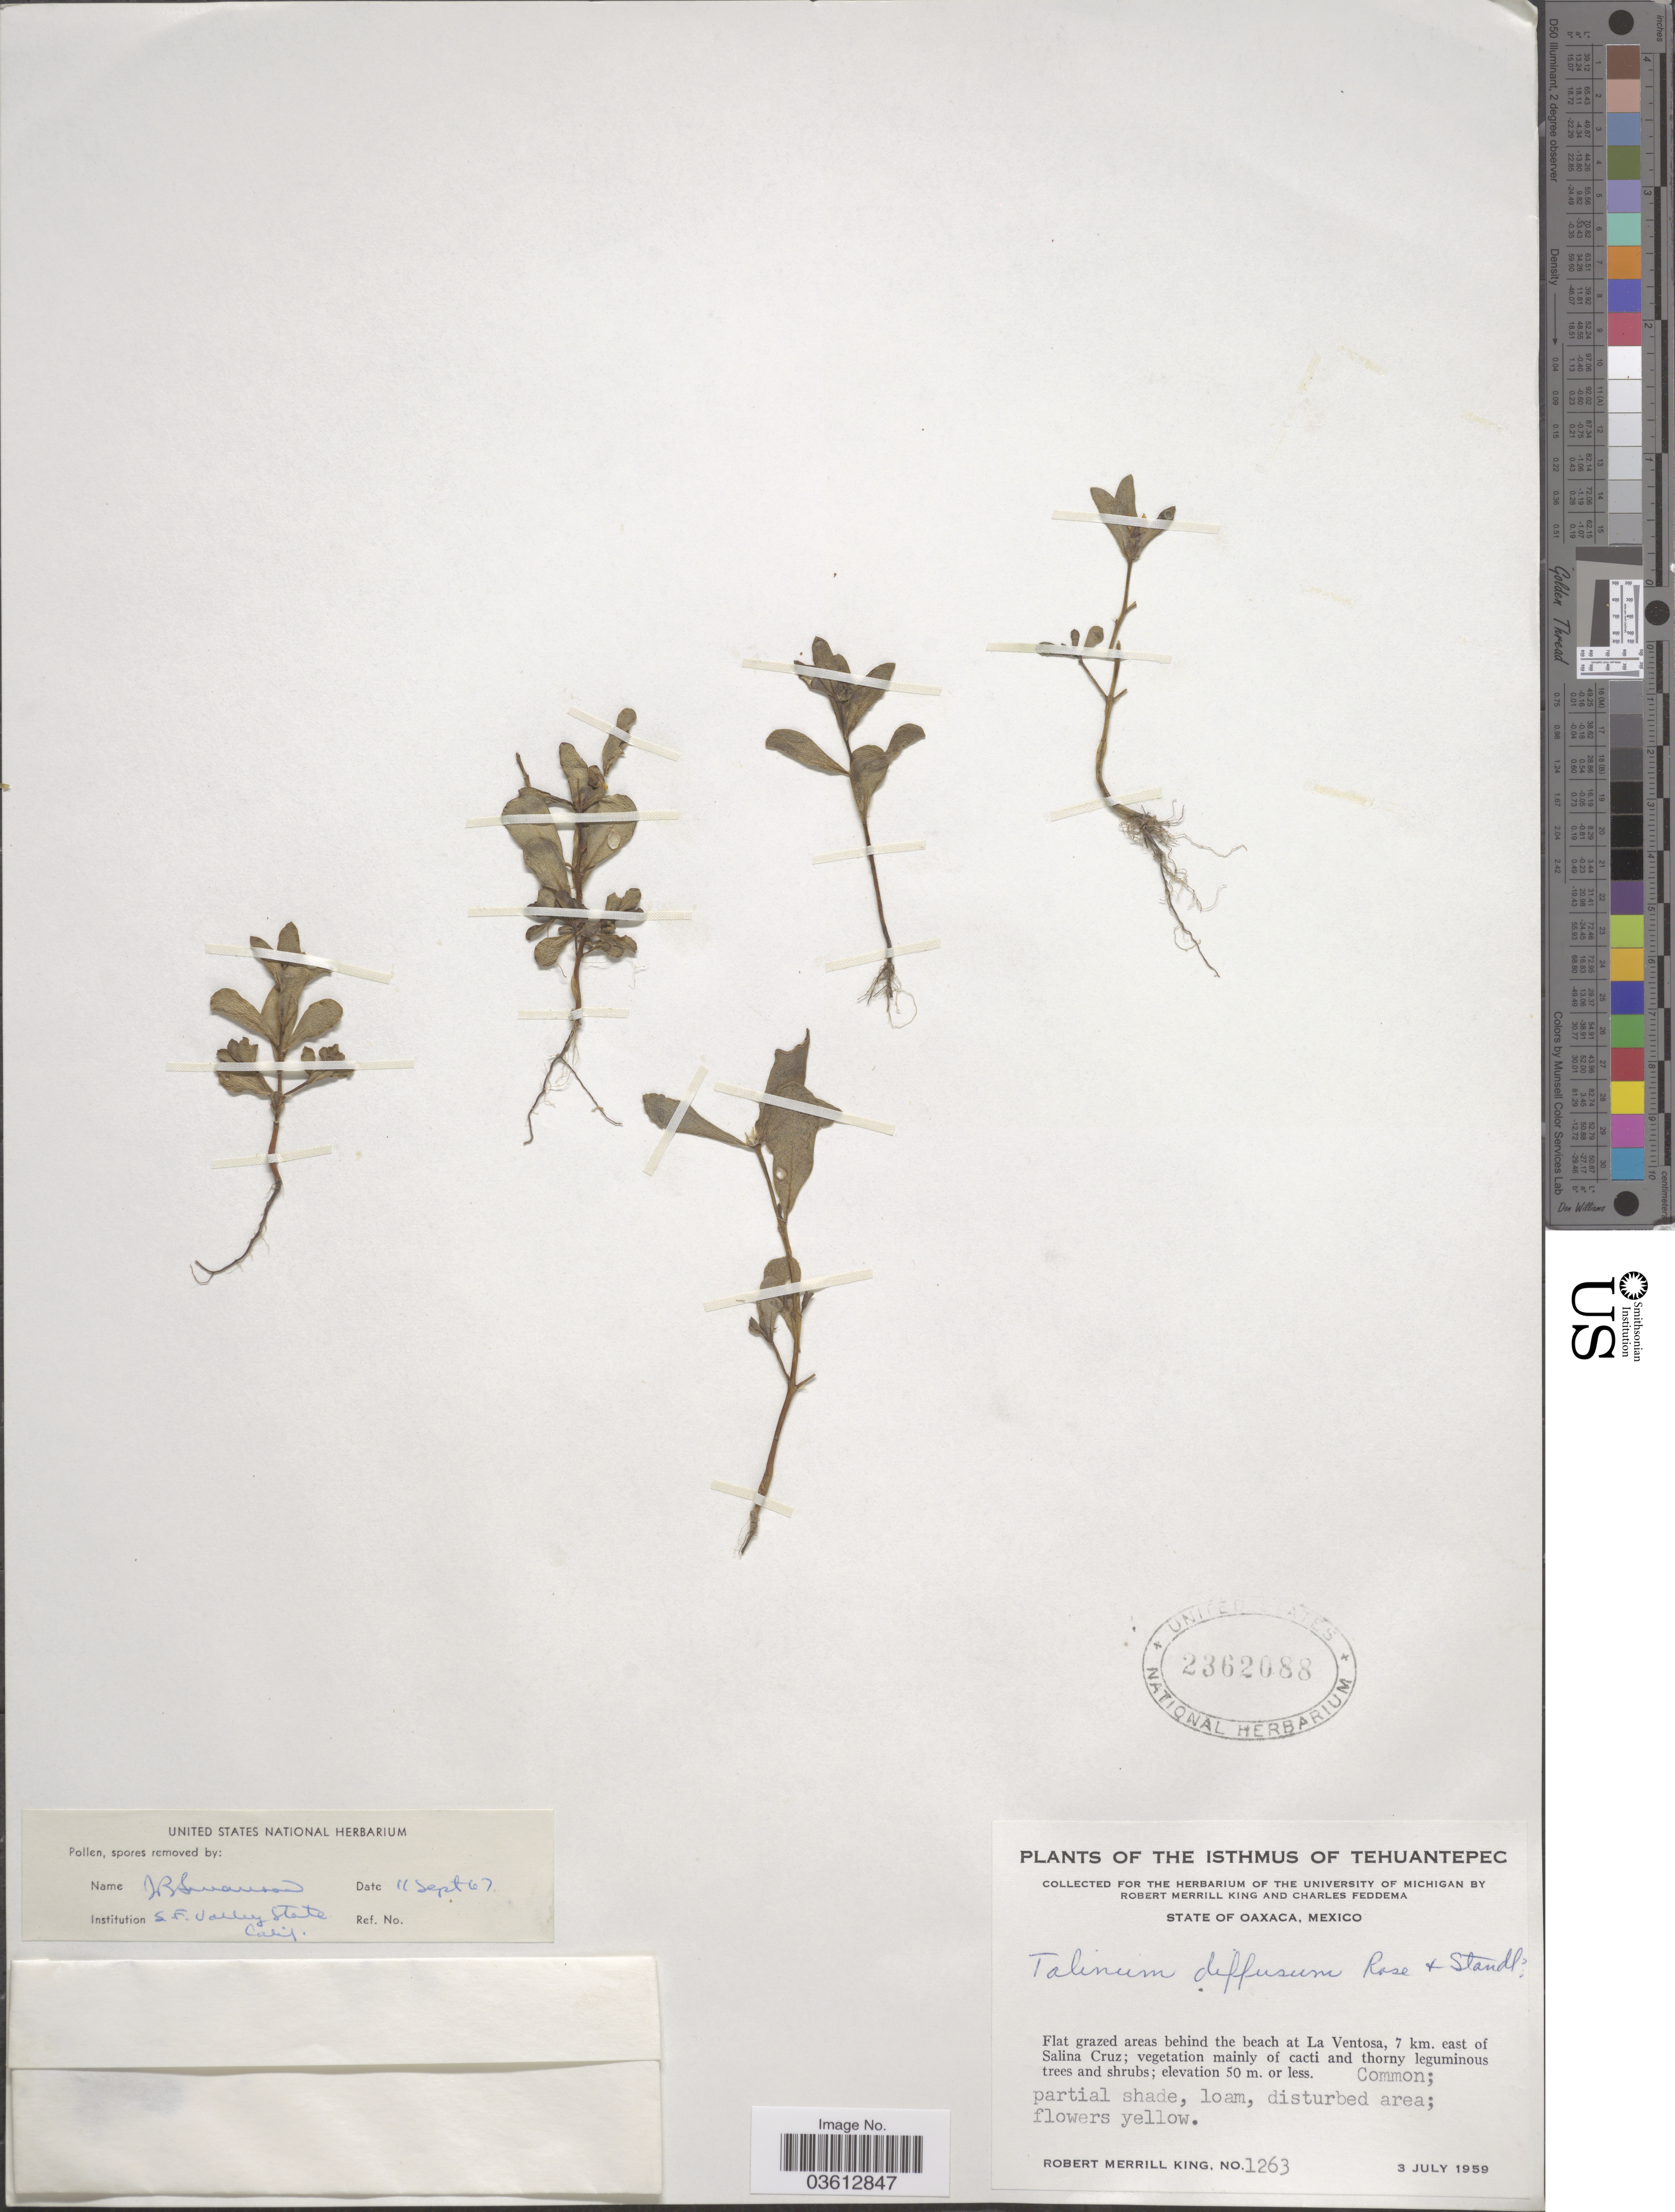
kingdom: Plantae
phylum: Tracheophyta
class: Magnoliopsida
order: Caryophyllales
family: Talinaceae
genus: Talinum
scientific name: Talinum diffusum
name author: Rose & Standl.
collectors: R. M. King & C. Feddema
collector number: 1263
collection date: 1959-07-03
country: Mexico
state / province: Oaxaca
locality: The Isthmus of Tehuantepec. Flat grazed areas behind the beach at La Ventosa, 7 km. east of Salina Cruz.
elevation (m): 50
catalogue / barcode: US 2362088